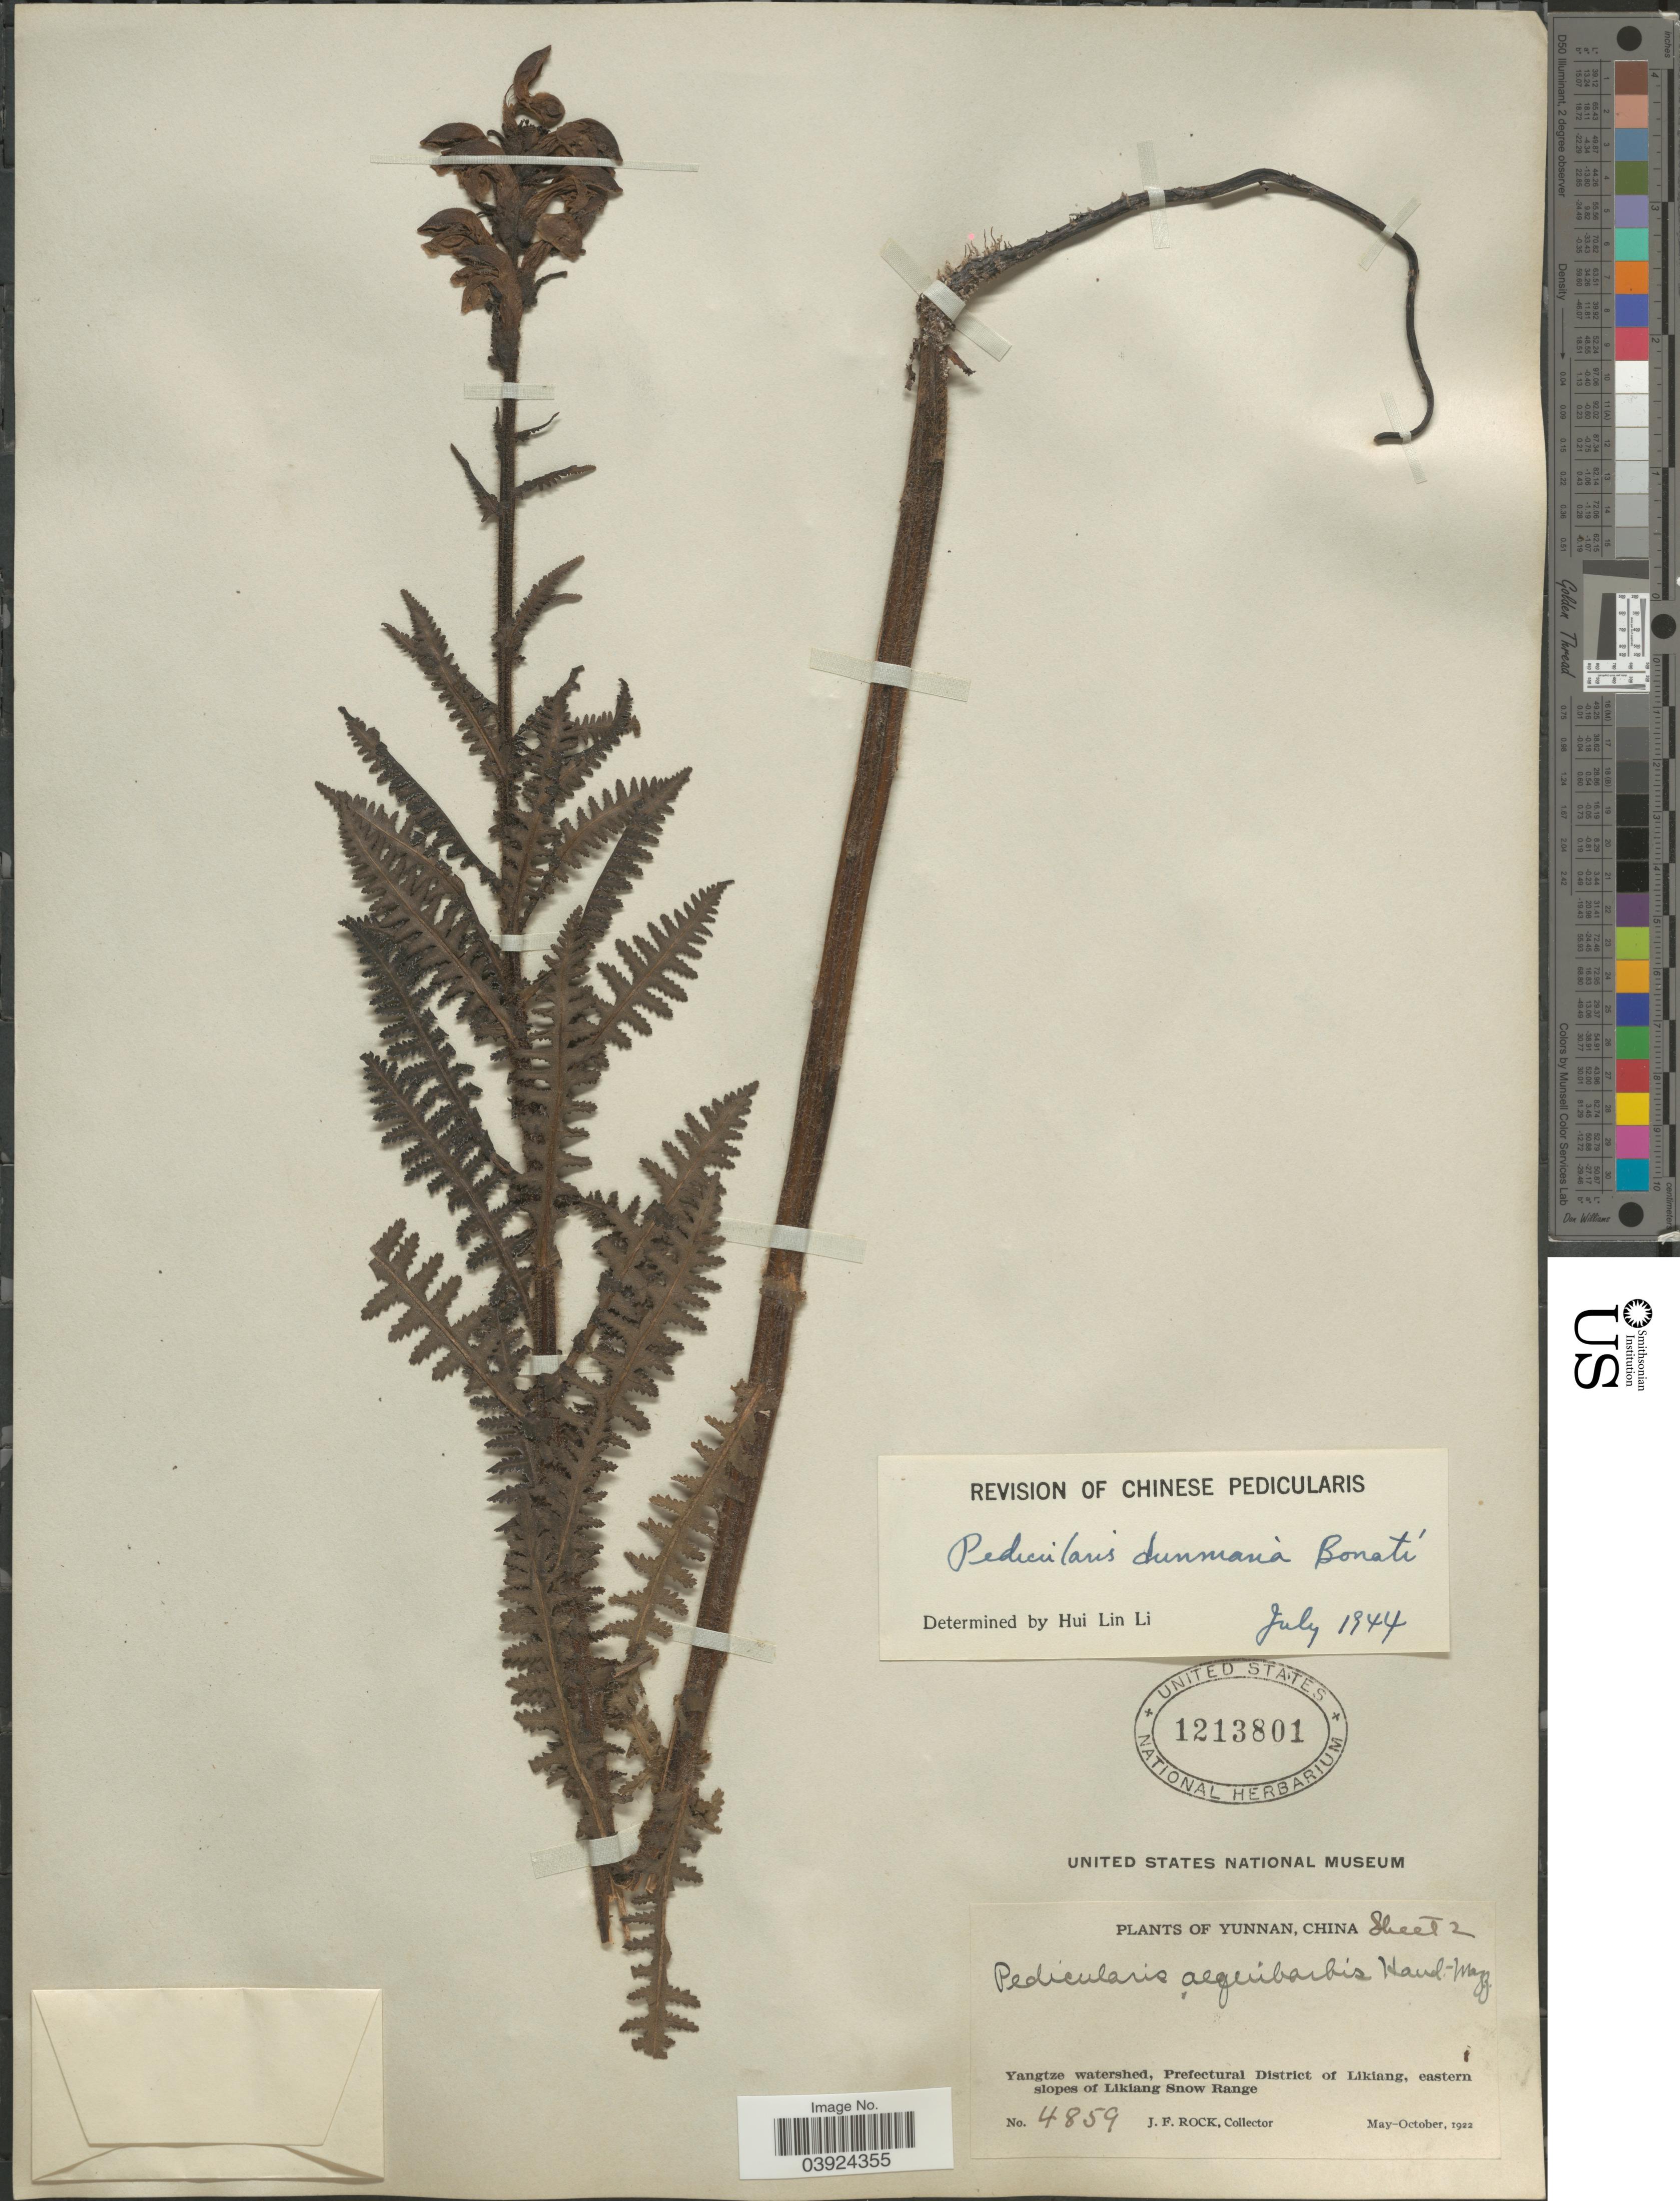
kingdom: Plantae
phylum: Tracheophyta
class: Magnoliopsida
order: Lamiales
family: Orobanchaceae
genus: Pedicularis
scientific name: Pedicularis dunniana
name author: Bonati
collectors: J. Rock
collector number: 4859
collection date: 1922-05/1922-10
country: China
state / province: Yunnan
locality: Yangtze watershed, Prefectural District of Likiang, eastern slopes of Likiang Snow Range.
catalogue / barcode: US 1213801